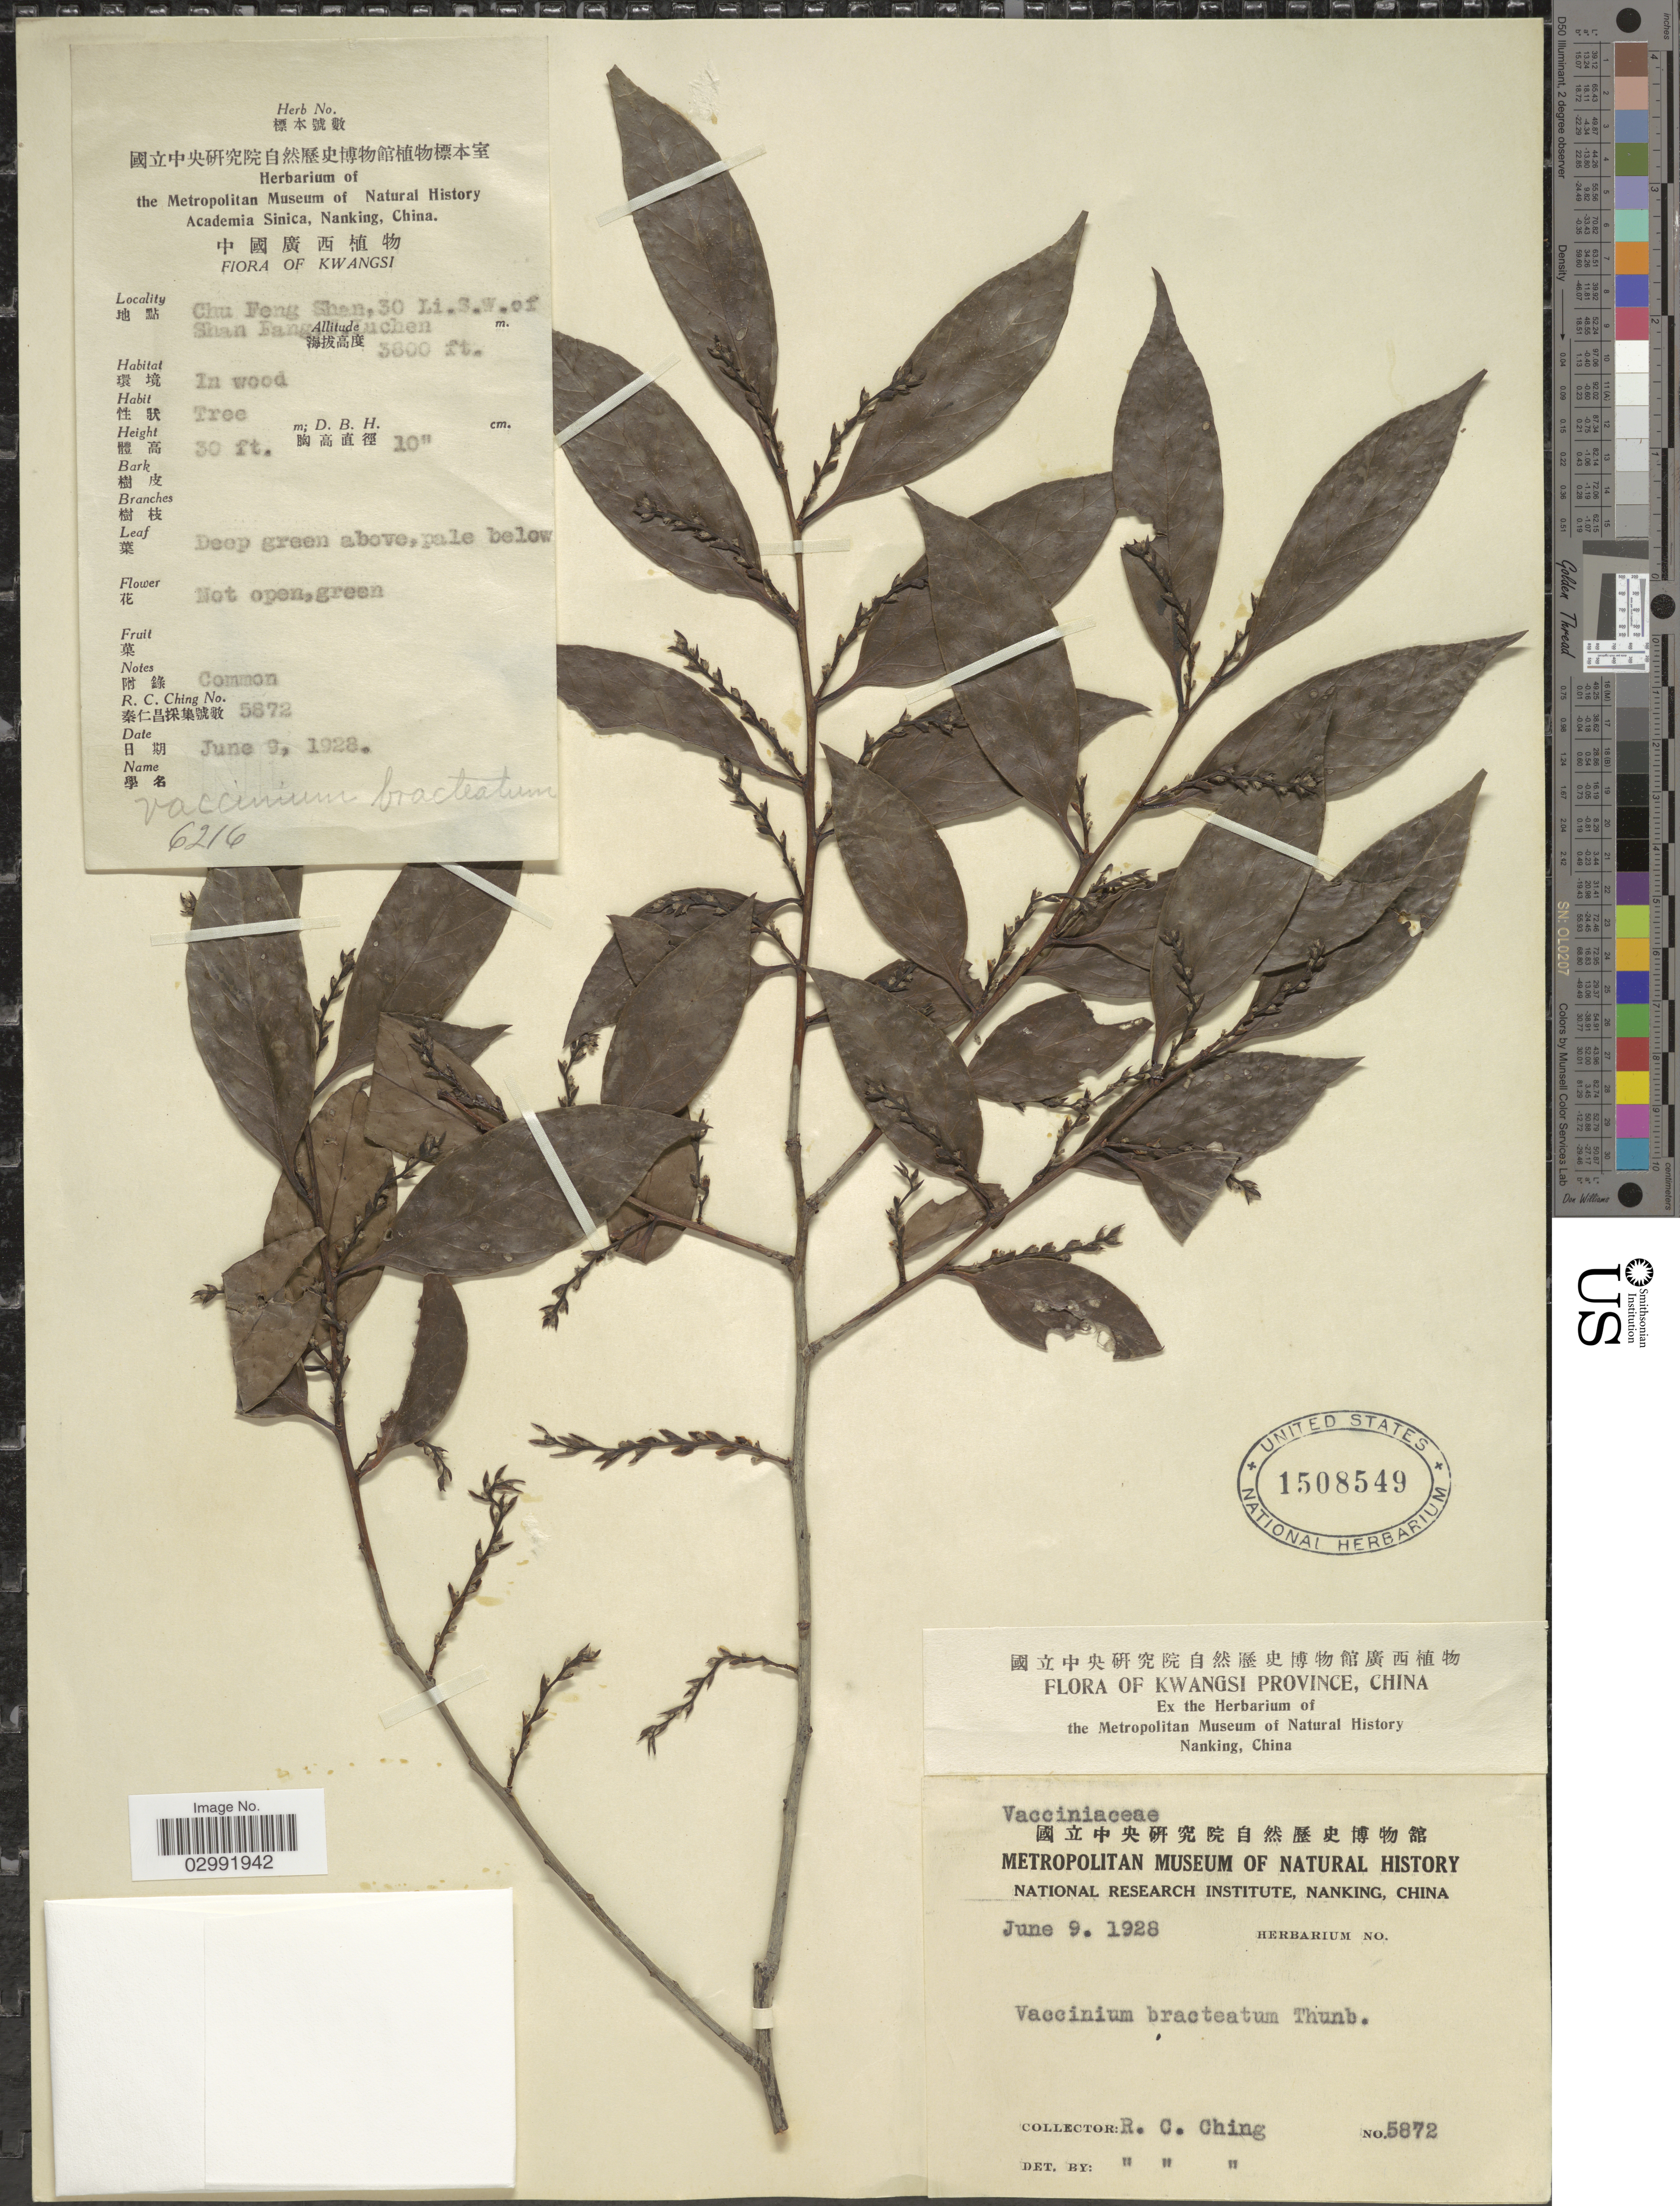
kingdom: Plantae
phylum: Tracheophyta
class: Magnoliopsida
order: Ericales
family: Ericaceae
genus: Vaccinium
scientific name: Vaccinium bracteatum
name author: Thunb.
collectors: R. C. Ching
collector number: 5872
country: China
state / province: Guangxi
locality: Kwangsi Province. Chu Feng Shan, 30 Li. S.W. of Shan Fabg [illegible text] Luchen.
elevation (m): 1158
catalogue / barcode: US 1508549